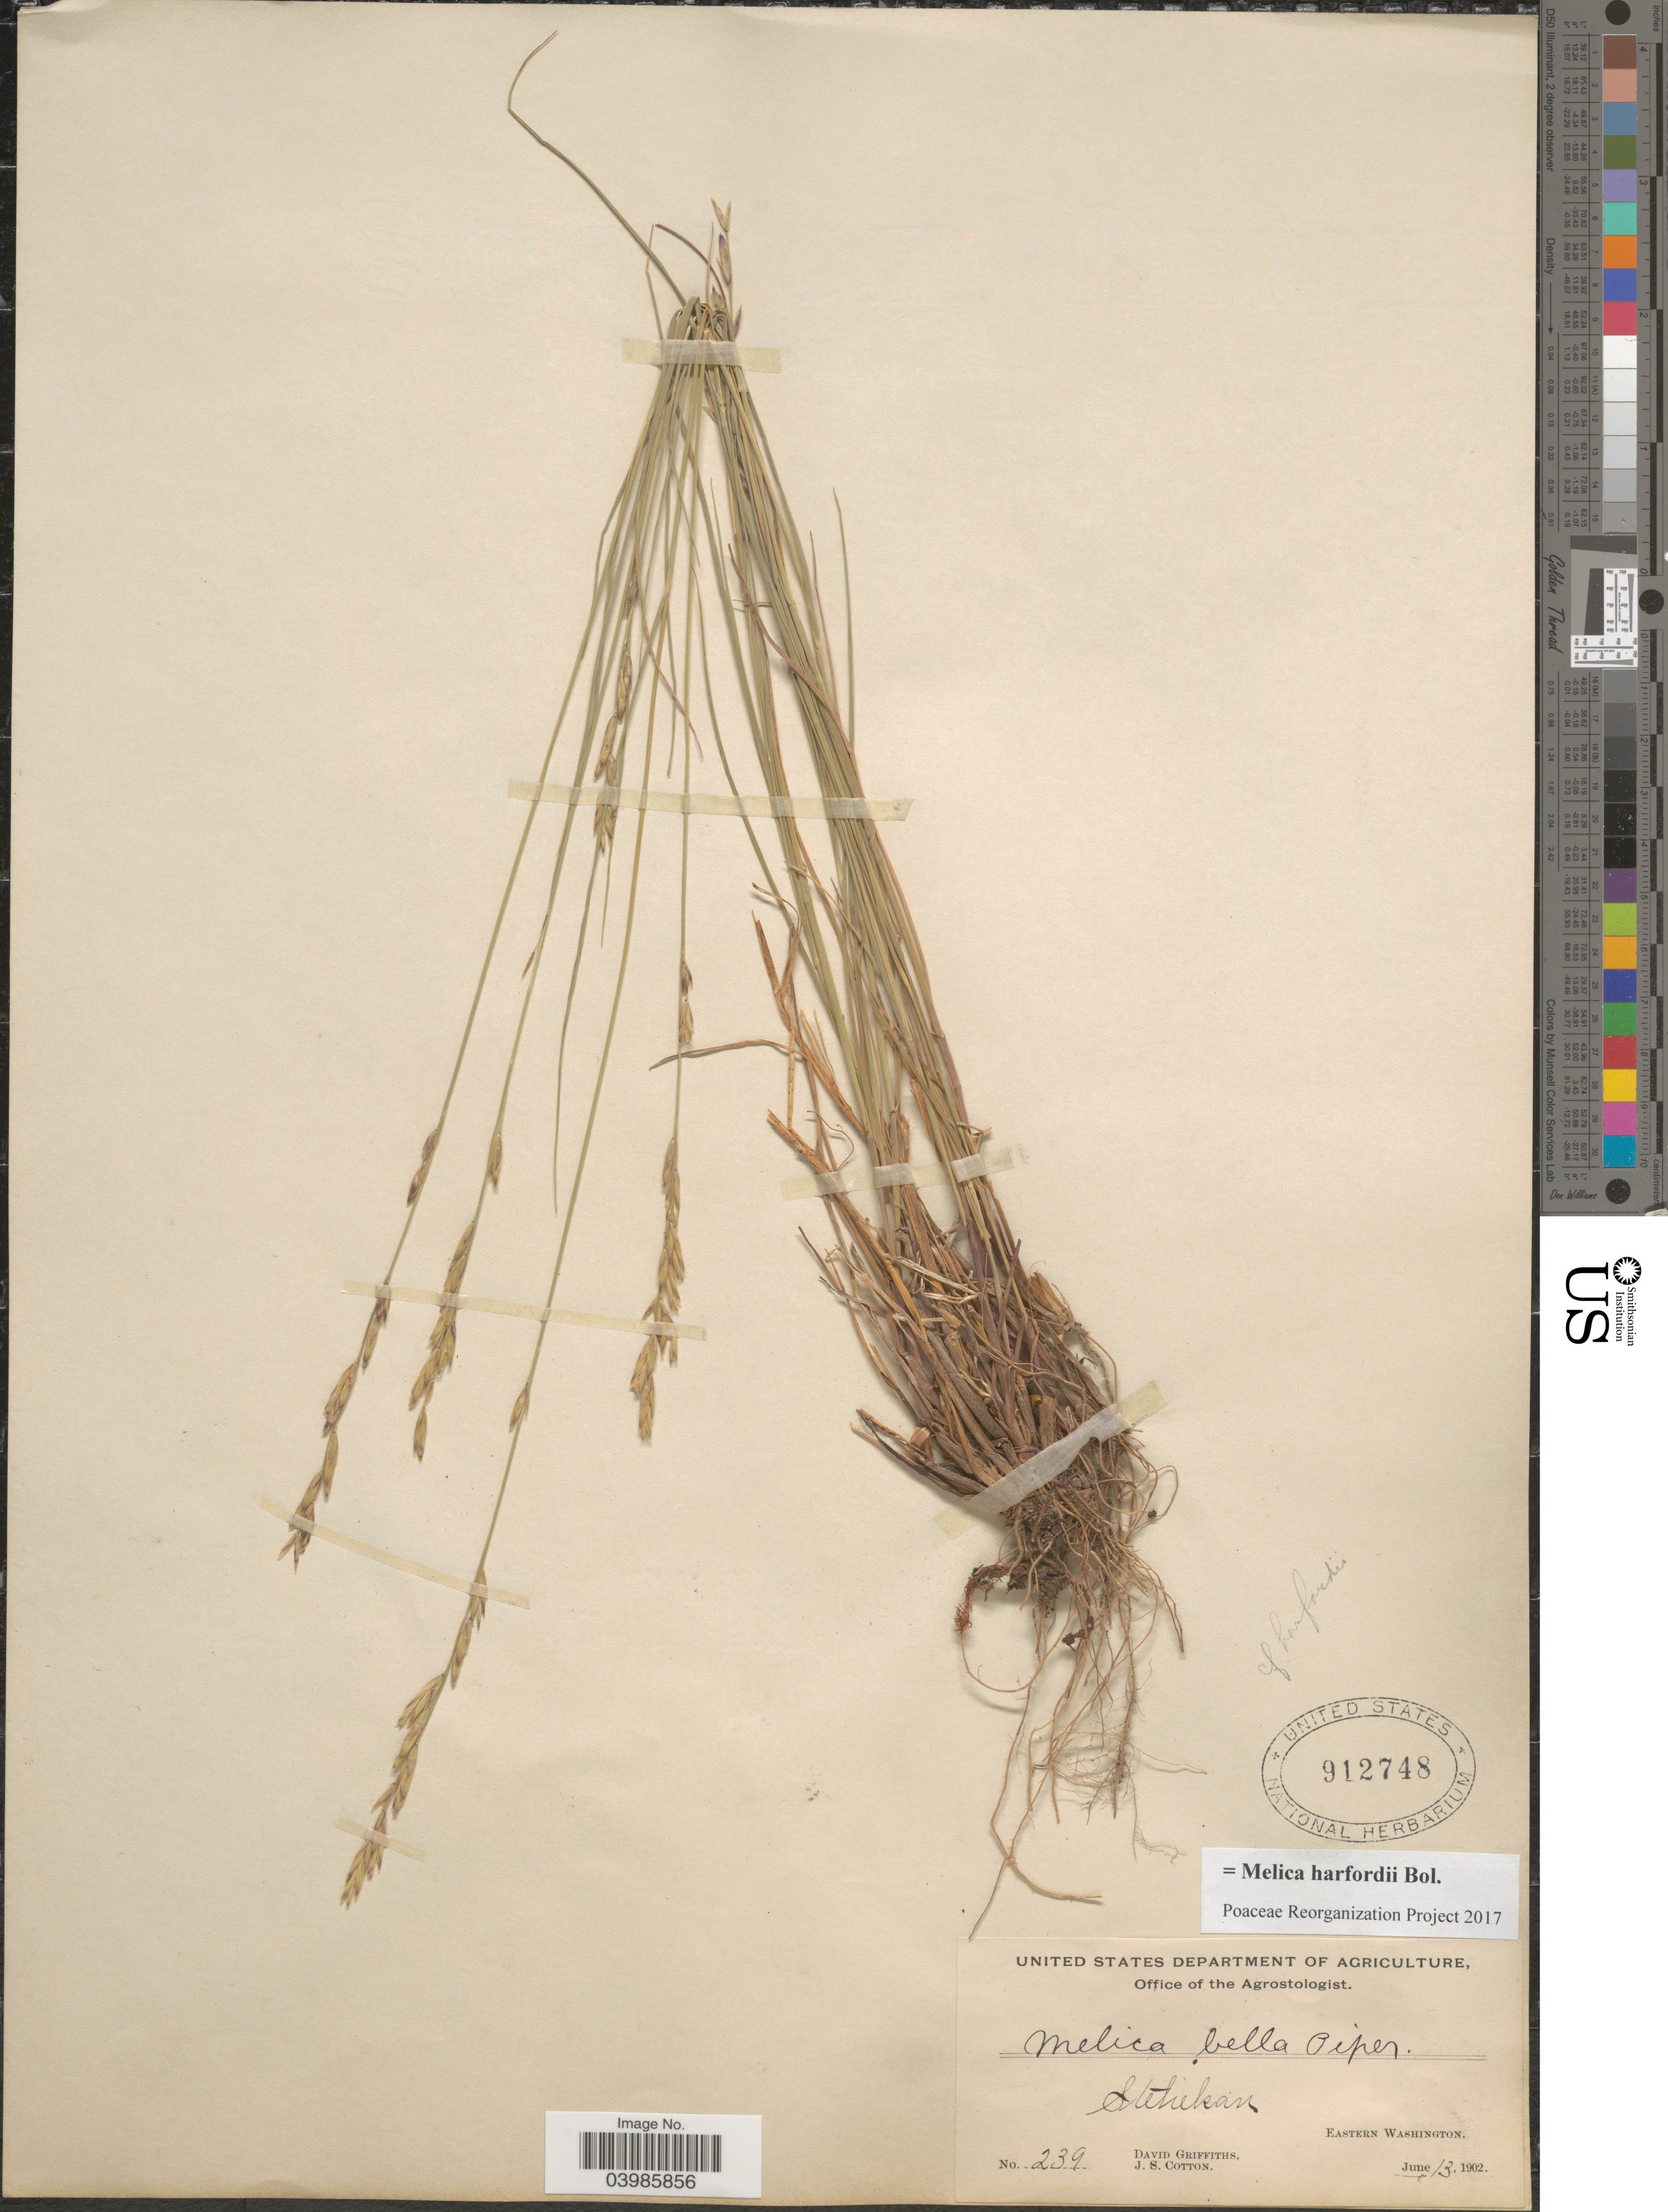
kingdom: Plantae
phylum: Tracheophyta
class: Liliopsida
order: Poales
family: Poaceae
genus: Melica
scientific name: Melica harfordii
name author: Bol.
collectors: D. Griffiths & J. S. Cotton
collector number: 239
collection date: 1902-06-13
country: United States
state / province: Washington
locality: Stehekan. Eastern Washington.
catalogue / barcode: US 912748